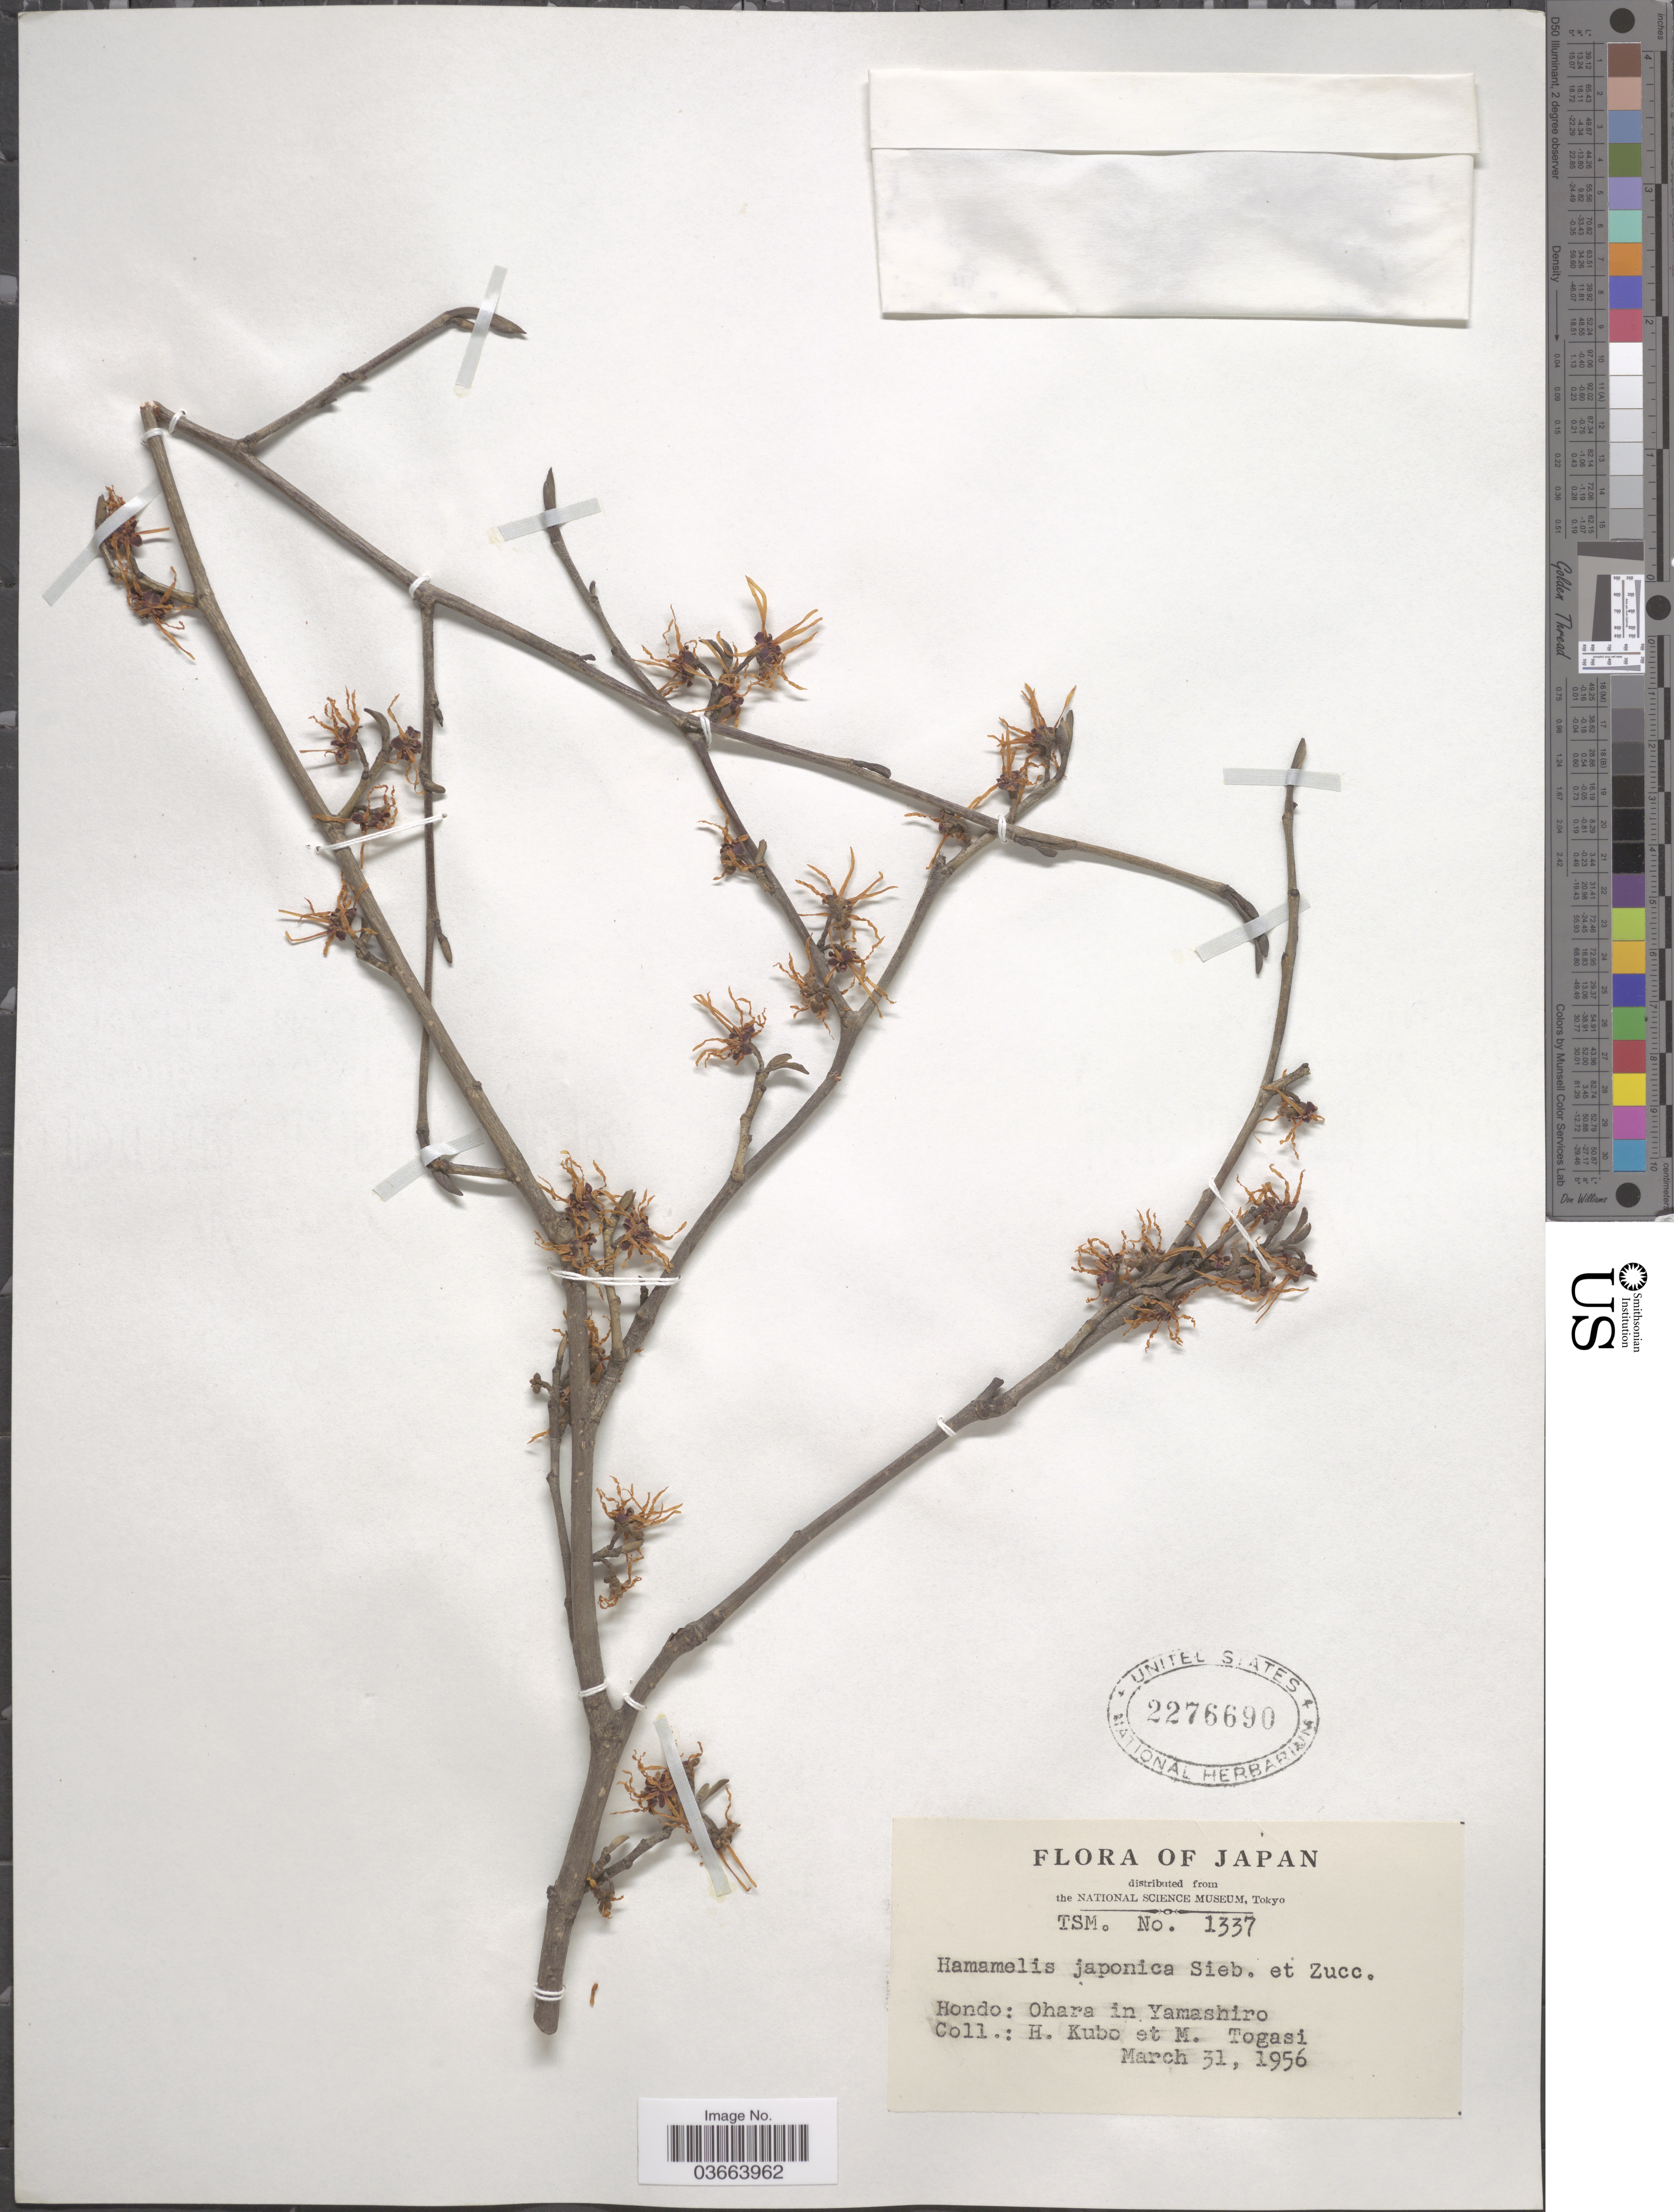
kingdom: Plantae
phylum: Tracheophyta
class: Magnoliopsida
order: Saxifragales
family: Hamamelidaceae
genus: Hamamelis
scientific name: Hamamelis japonica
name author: Siebold & Zucc.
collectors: H. Kubo & M. Togasi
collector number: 1337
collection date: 1956-03-31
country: Japan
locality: Hondo: Ohara in Yamashiro.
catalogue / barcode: US 2276690